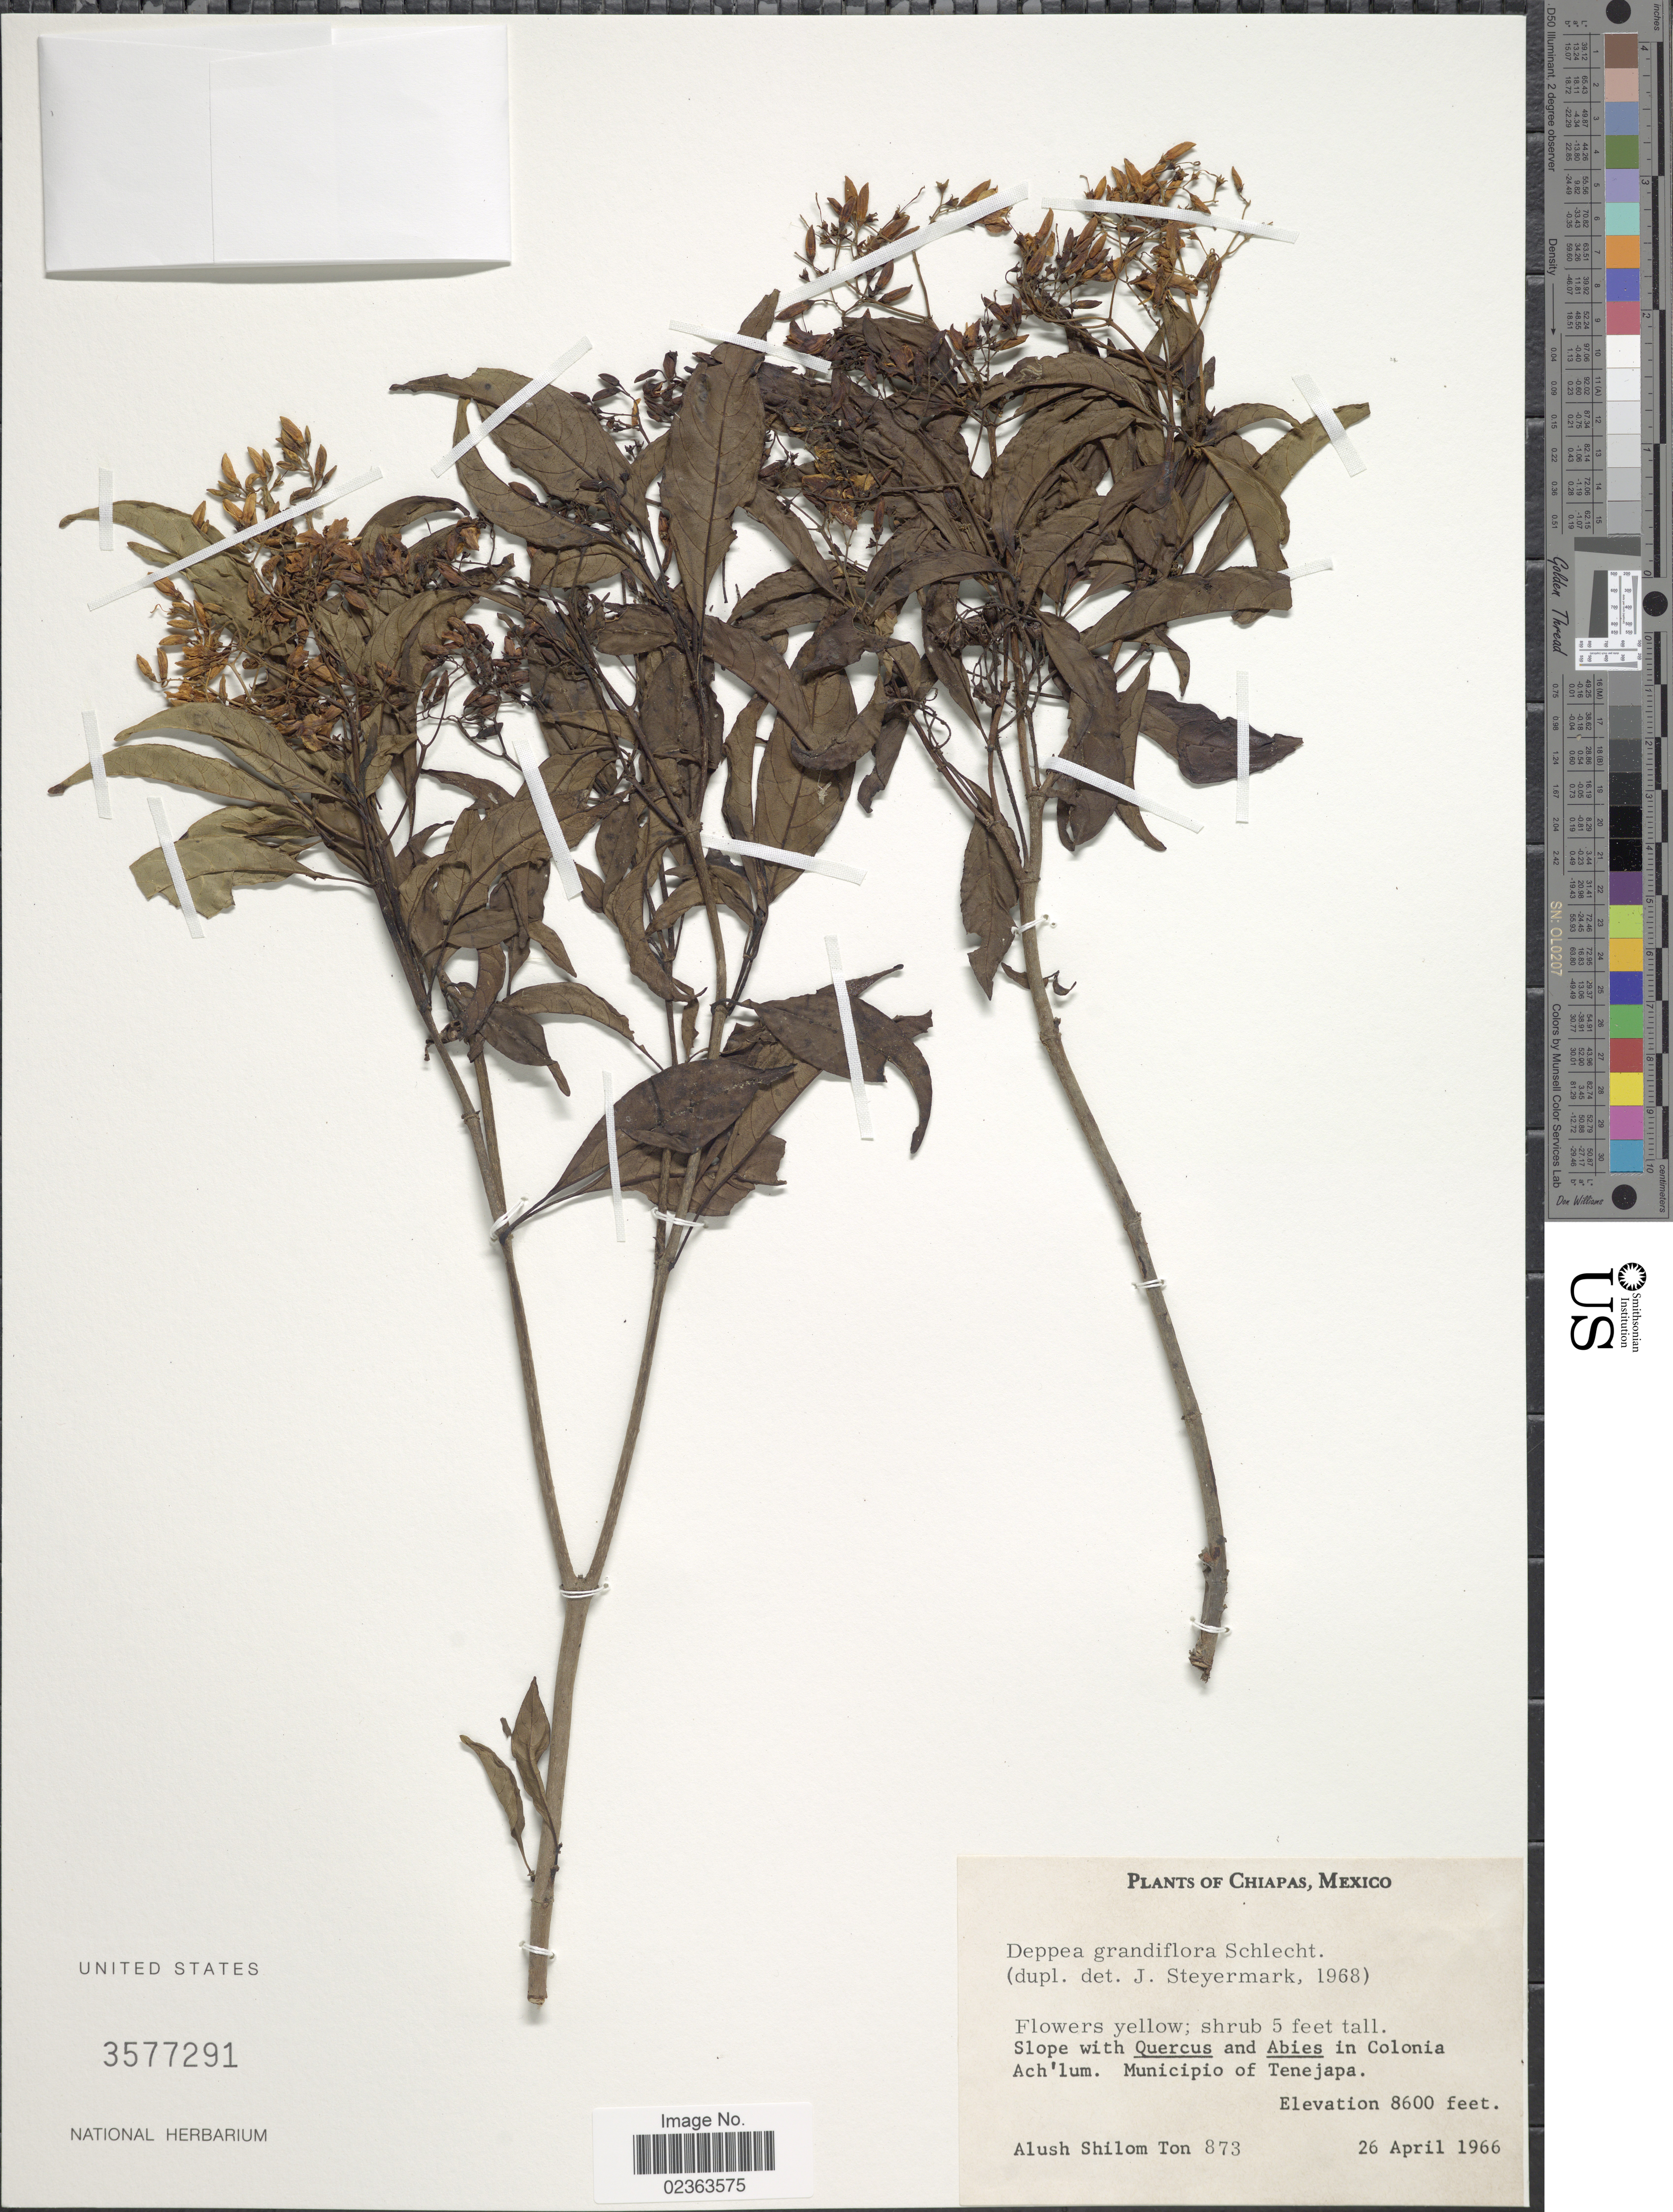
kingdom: Plantae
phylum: Tracheophyta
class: Magnoliopsida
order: Gentianales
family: Rubiaceae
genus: Deppea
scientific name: Deppea grandiflora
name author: Schltdl.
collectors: A. M. Ton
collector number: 873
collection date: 1966-04-26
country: Mexico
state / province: Chiapas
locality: Slope with Quercus and Abies in Colonia Ach'lum. Municipio of Tenejapa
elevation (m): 2621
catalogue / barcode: US 3577291